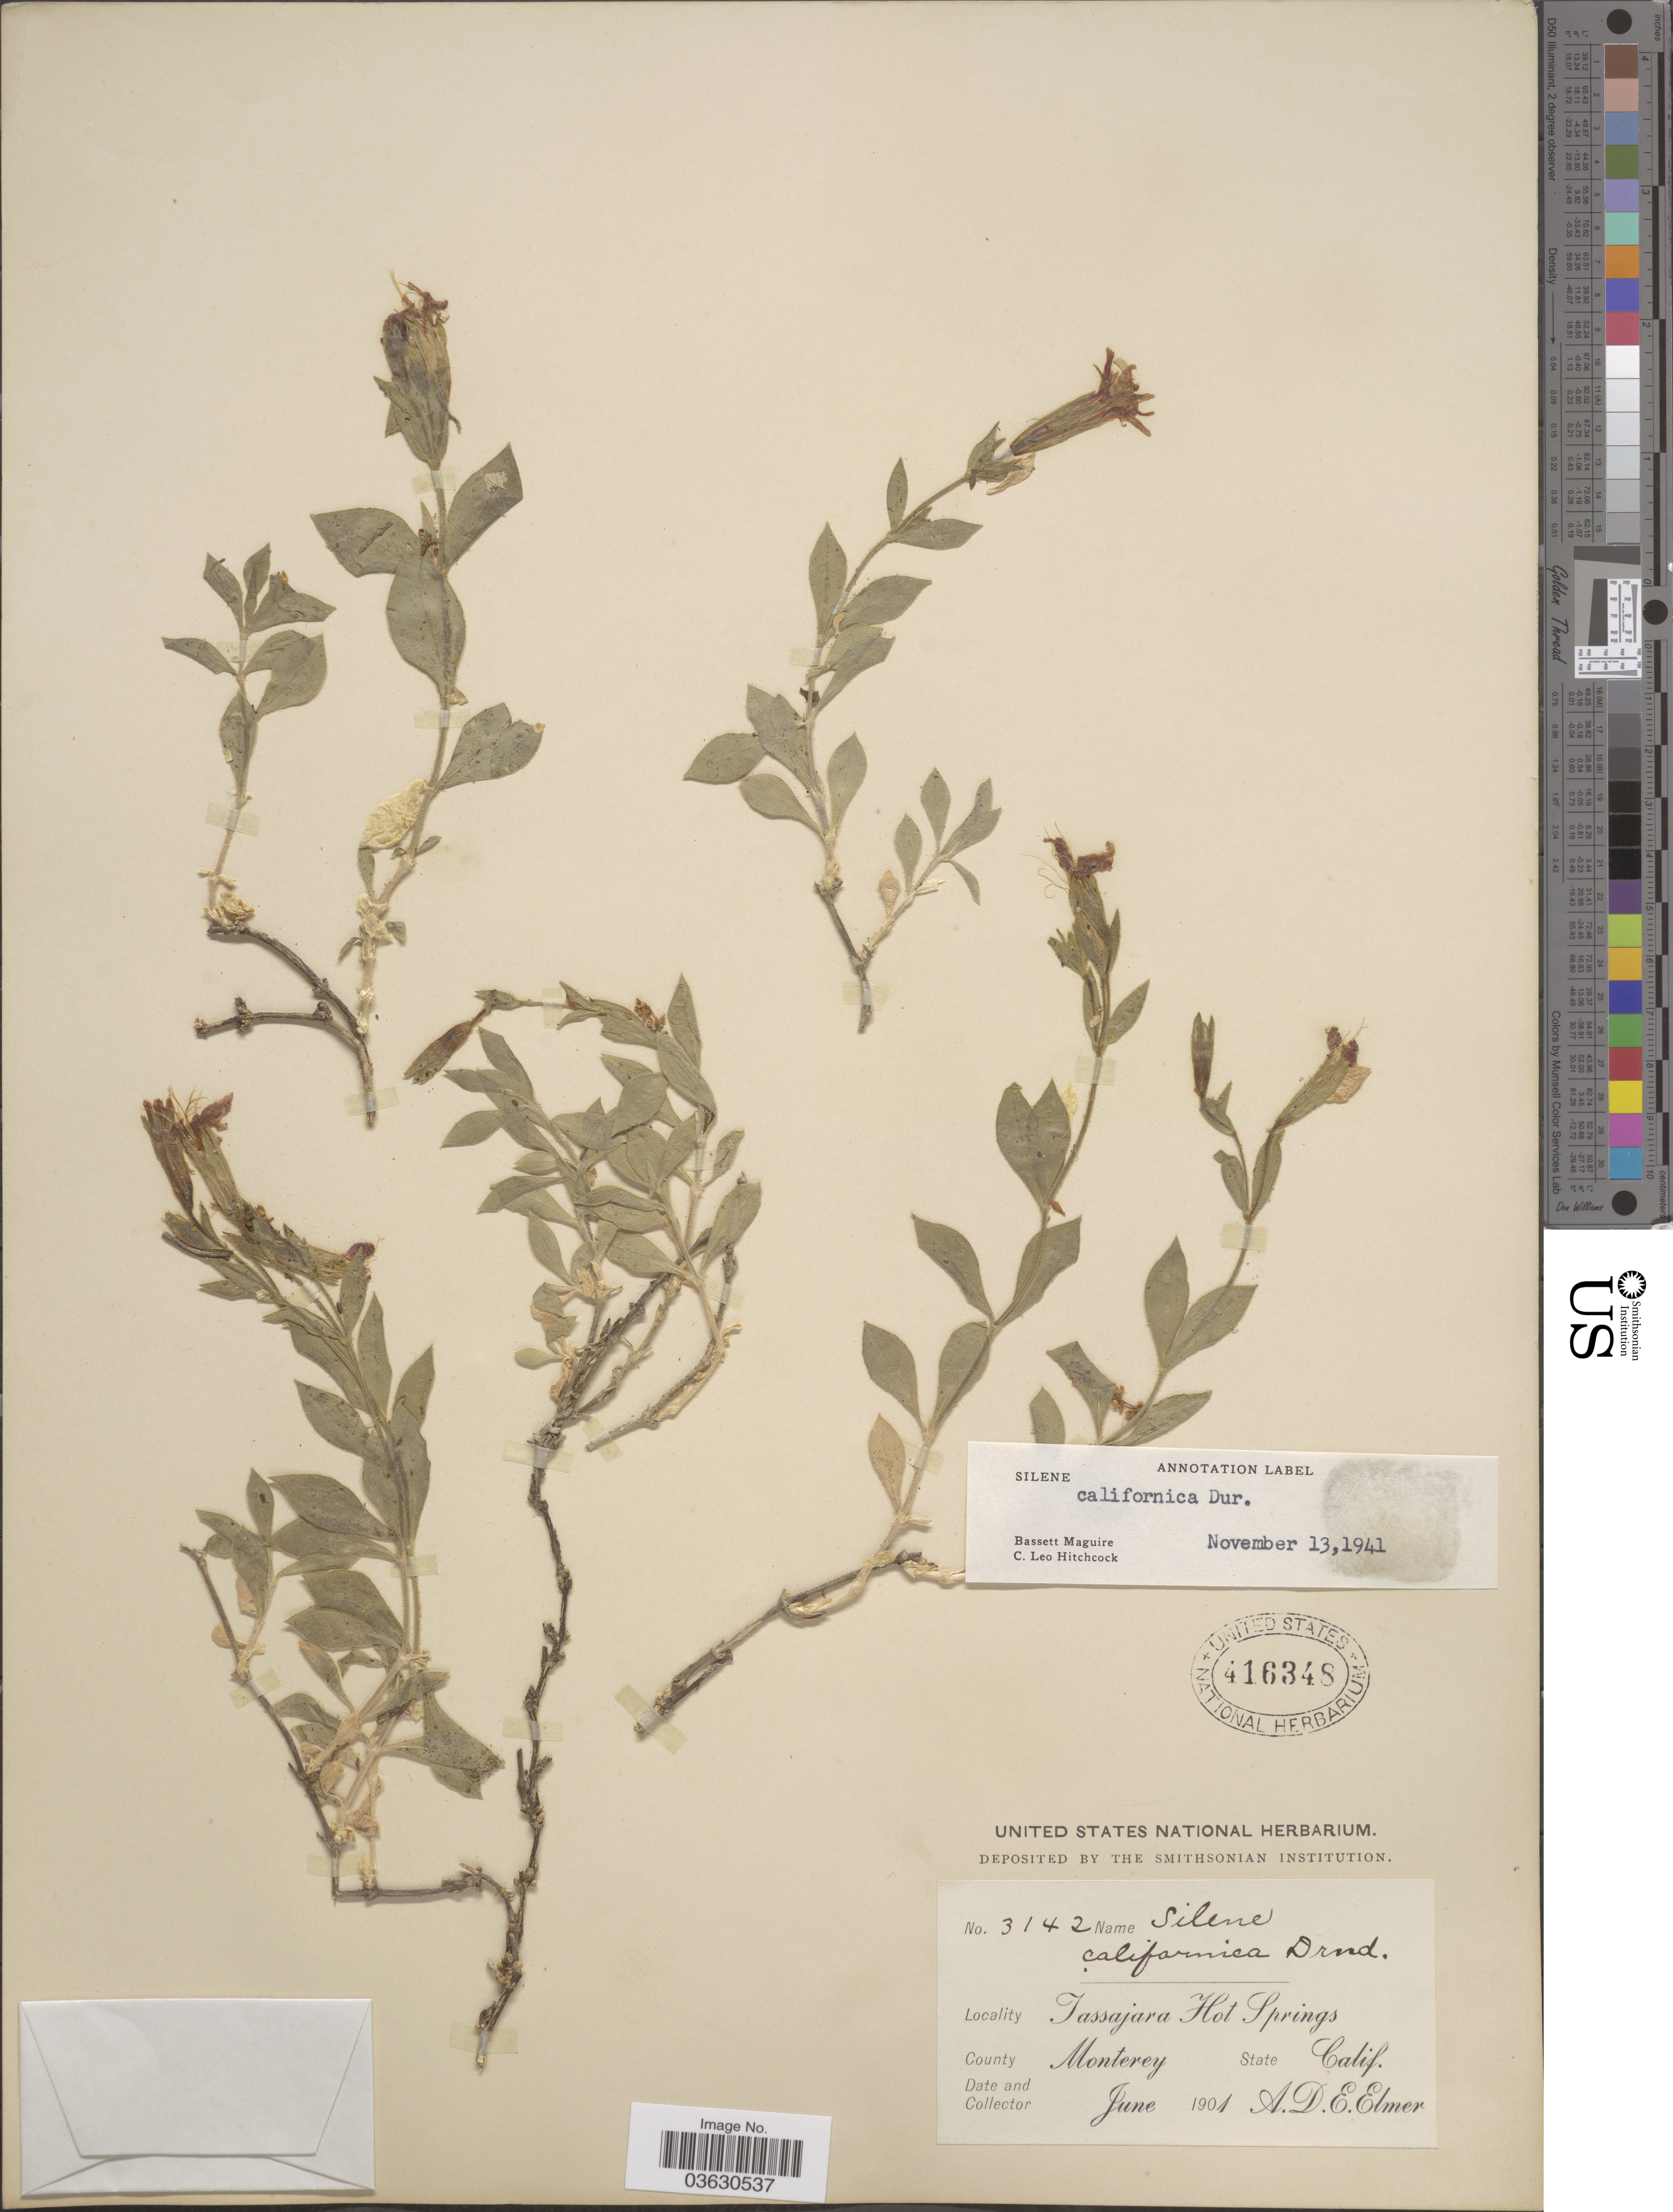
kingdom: Plantae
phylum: Tracheophyta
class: Magnoliopsida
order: Caryophyllales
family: Caryophyllaceae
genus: Silene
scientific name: Silene californica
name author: Durand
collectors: A. D. E. Elmer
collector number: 3142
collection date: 1901-06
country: United States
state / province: California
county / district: Monterey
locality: Tassajara Hot Springs, County Monterey.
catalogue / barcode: US 416348